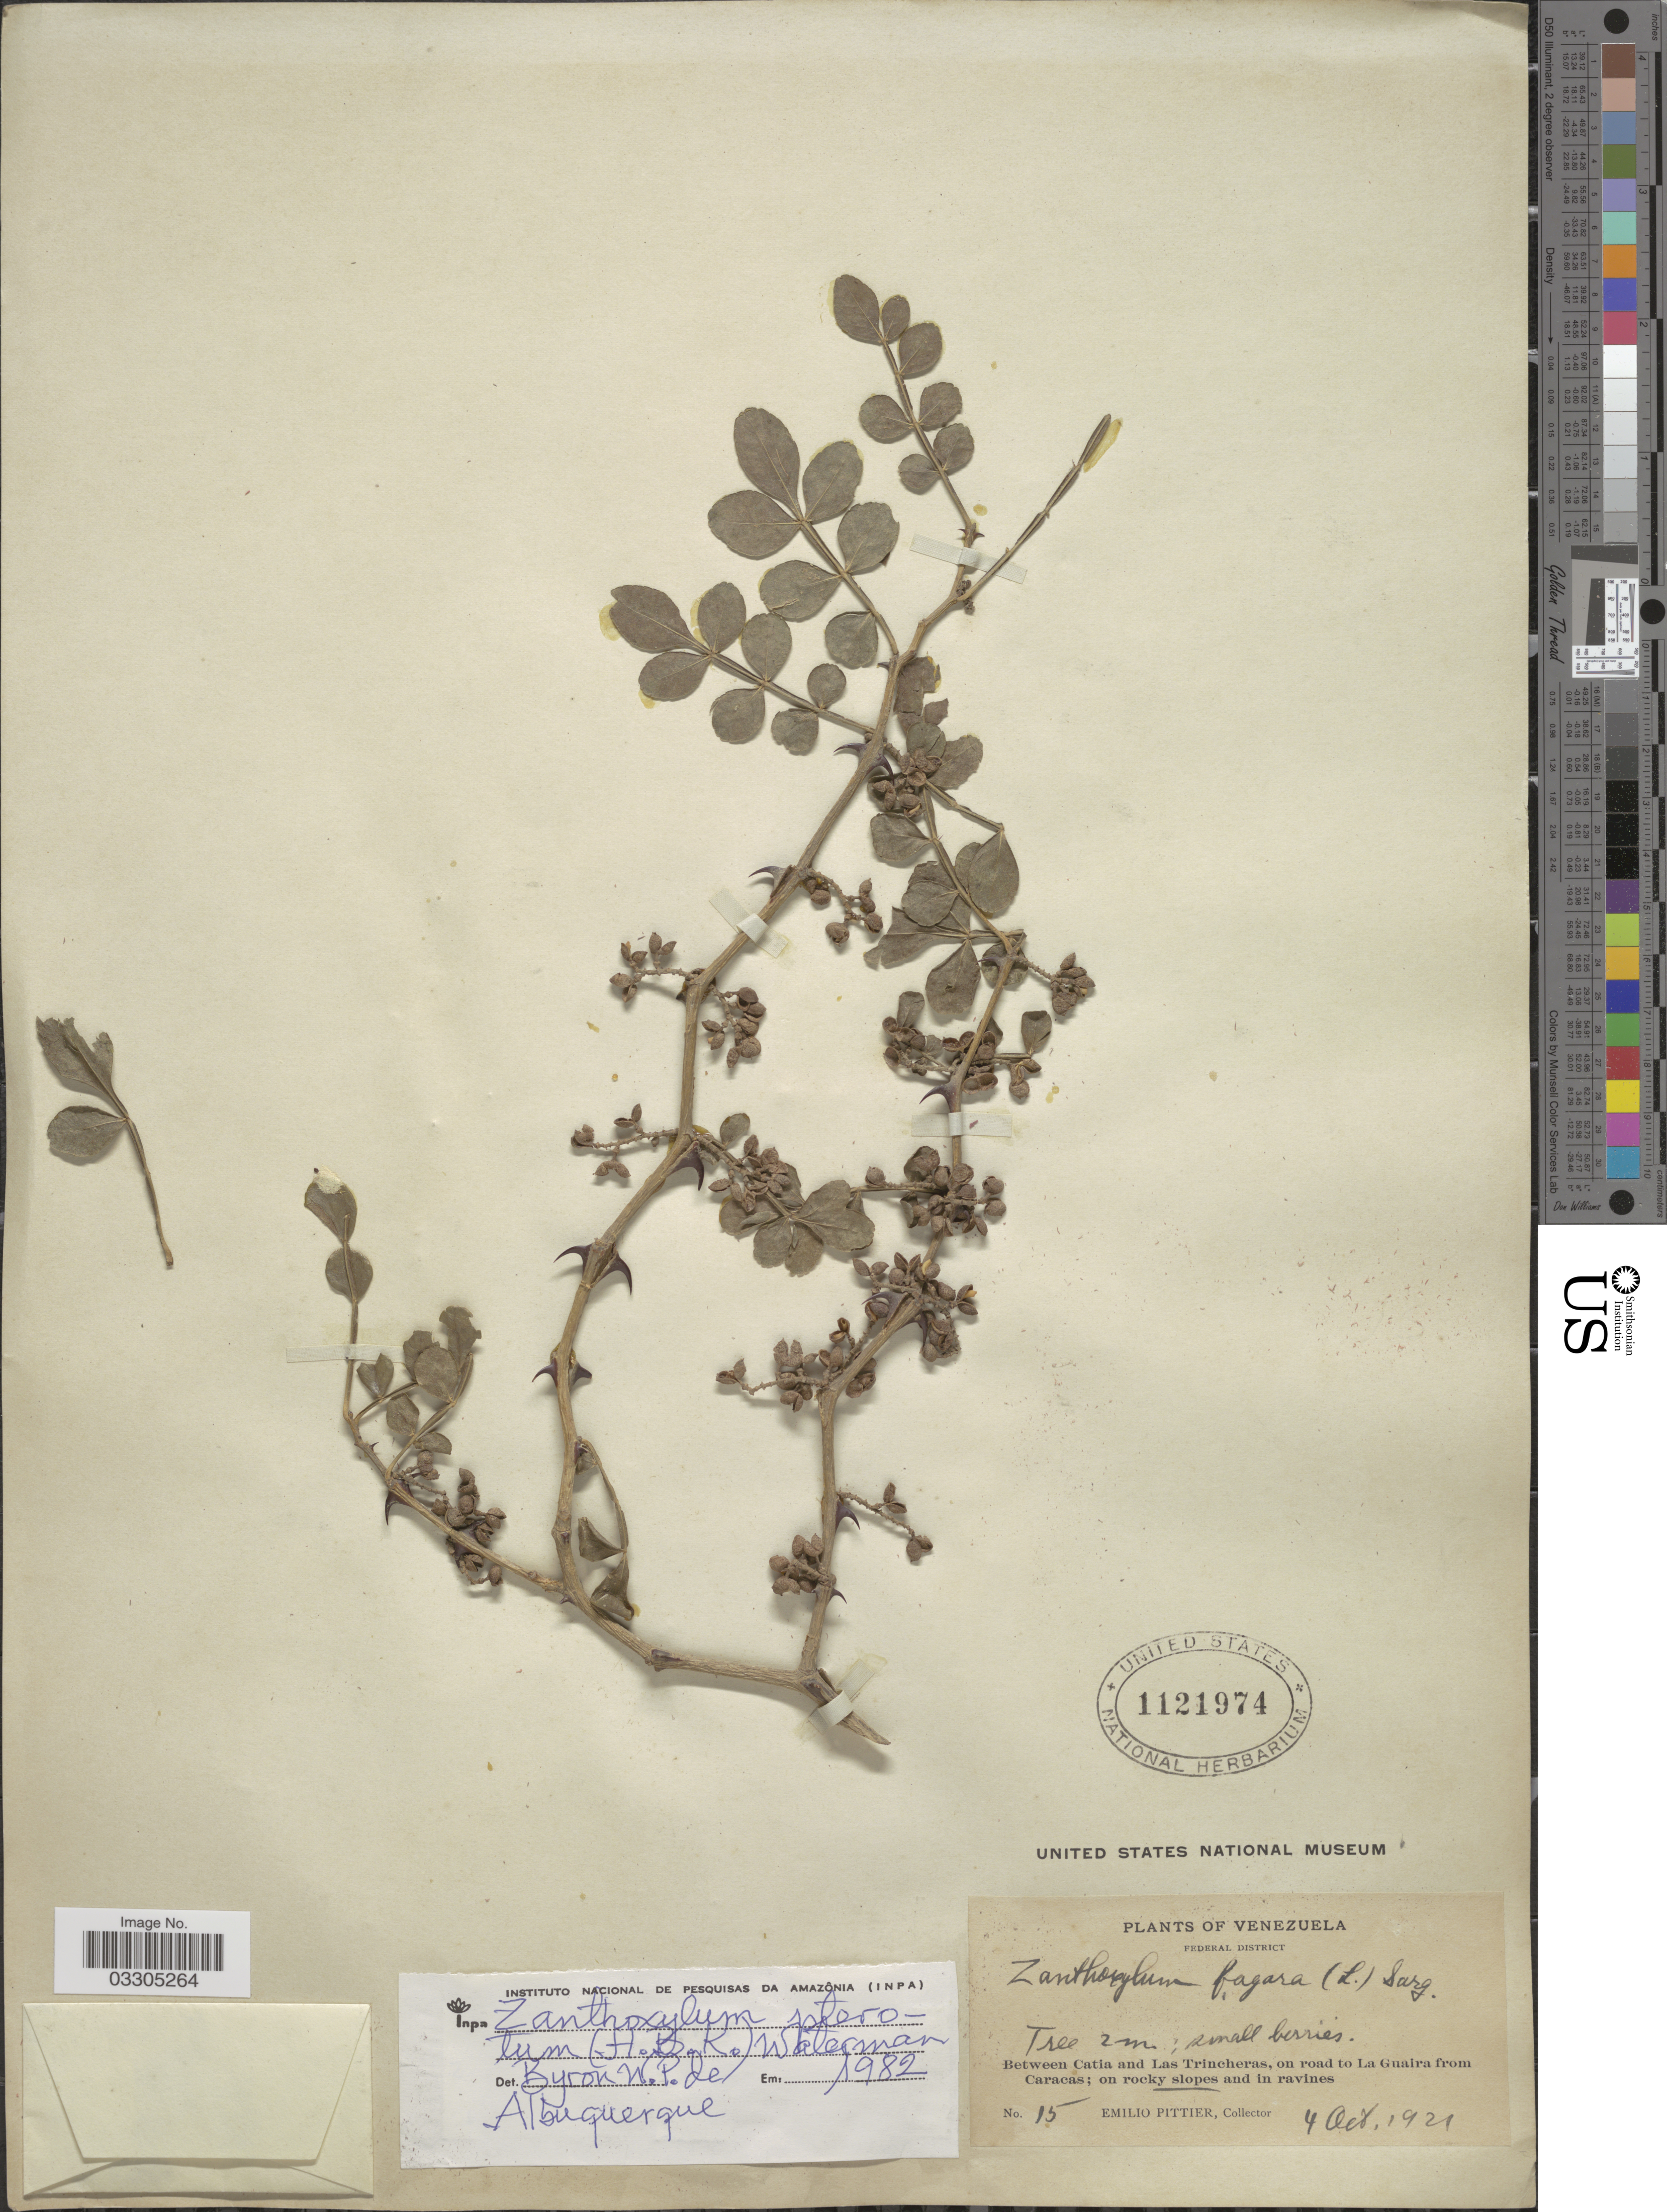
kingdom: Plantae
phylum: Tracheophyta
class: Magnoliopsida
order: Sapindales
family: Rutaceae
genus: Zanthoxylum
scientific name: Zanthoxylum fagara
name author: (L.) Sarg.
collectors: E. Pittier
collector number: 15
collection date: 1921-10-04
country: Venezuela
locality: Federal District. Between Catia and Las Trincheras, on road to La Guaira from Caracas.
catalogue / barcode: US 1121974